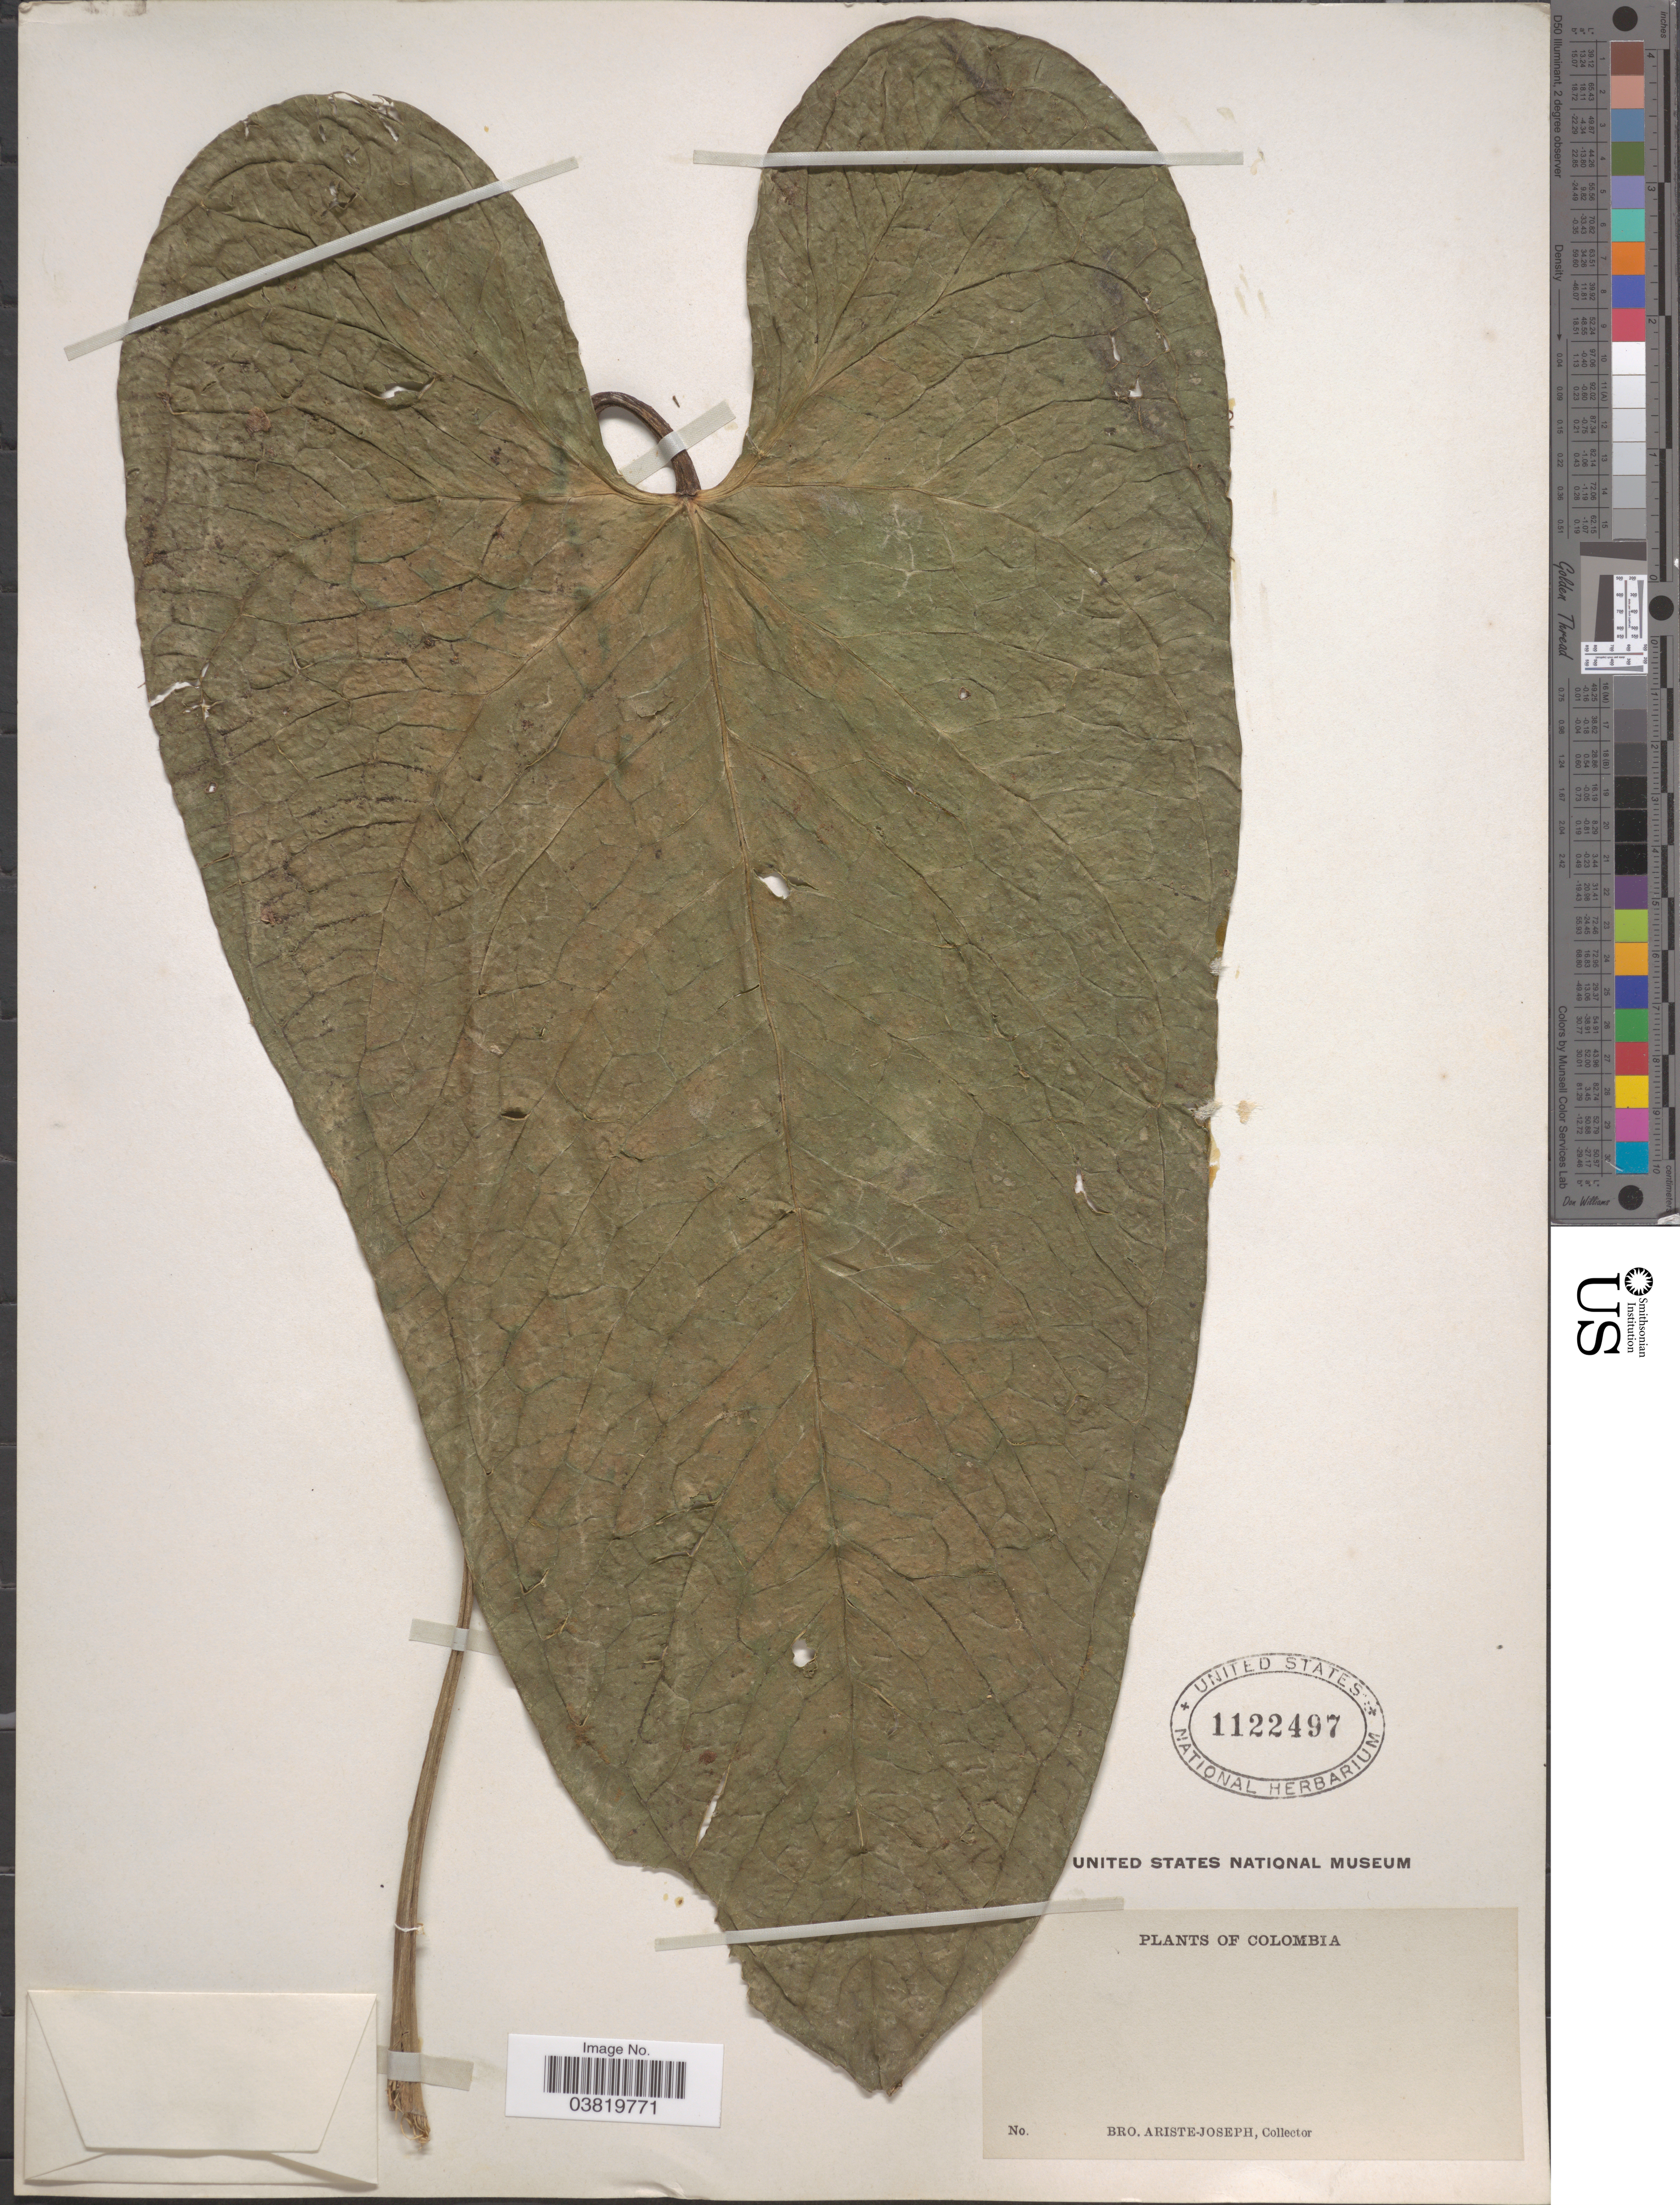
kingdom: Plantae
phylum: Tracheophyta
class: Liliopsida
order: Alismatales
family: Araceae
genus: Anthurium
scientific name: Anthurium crassivenium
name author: Engl.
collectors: Bro. Ariste-Joseph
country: Colombia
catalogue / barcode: US 1122497